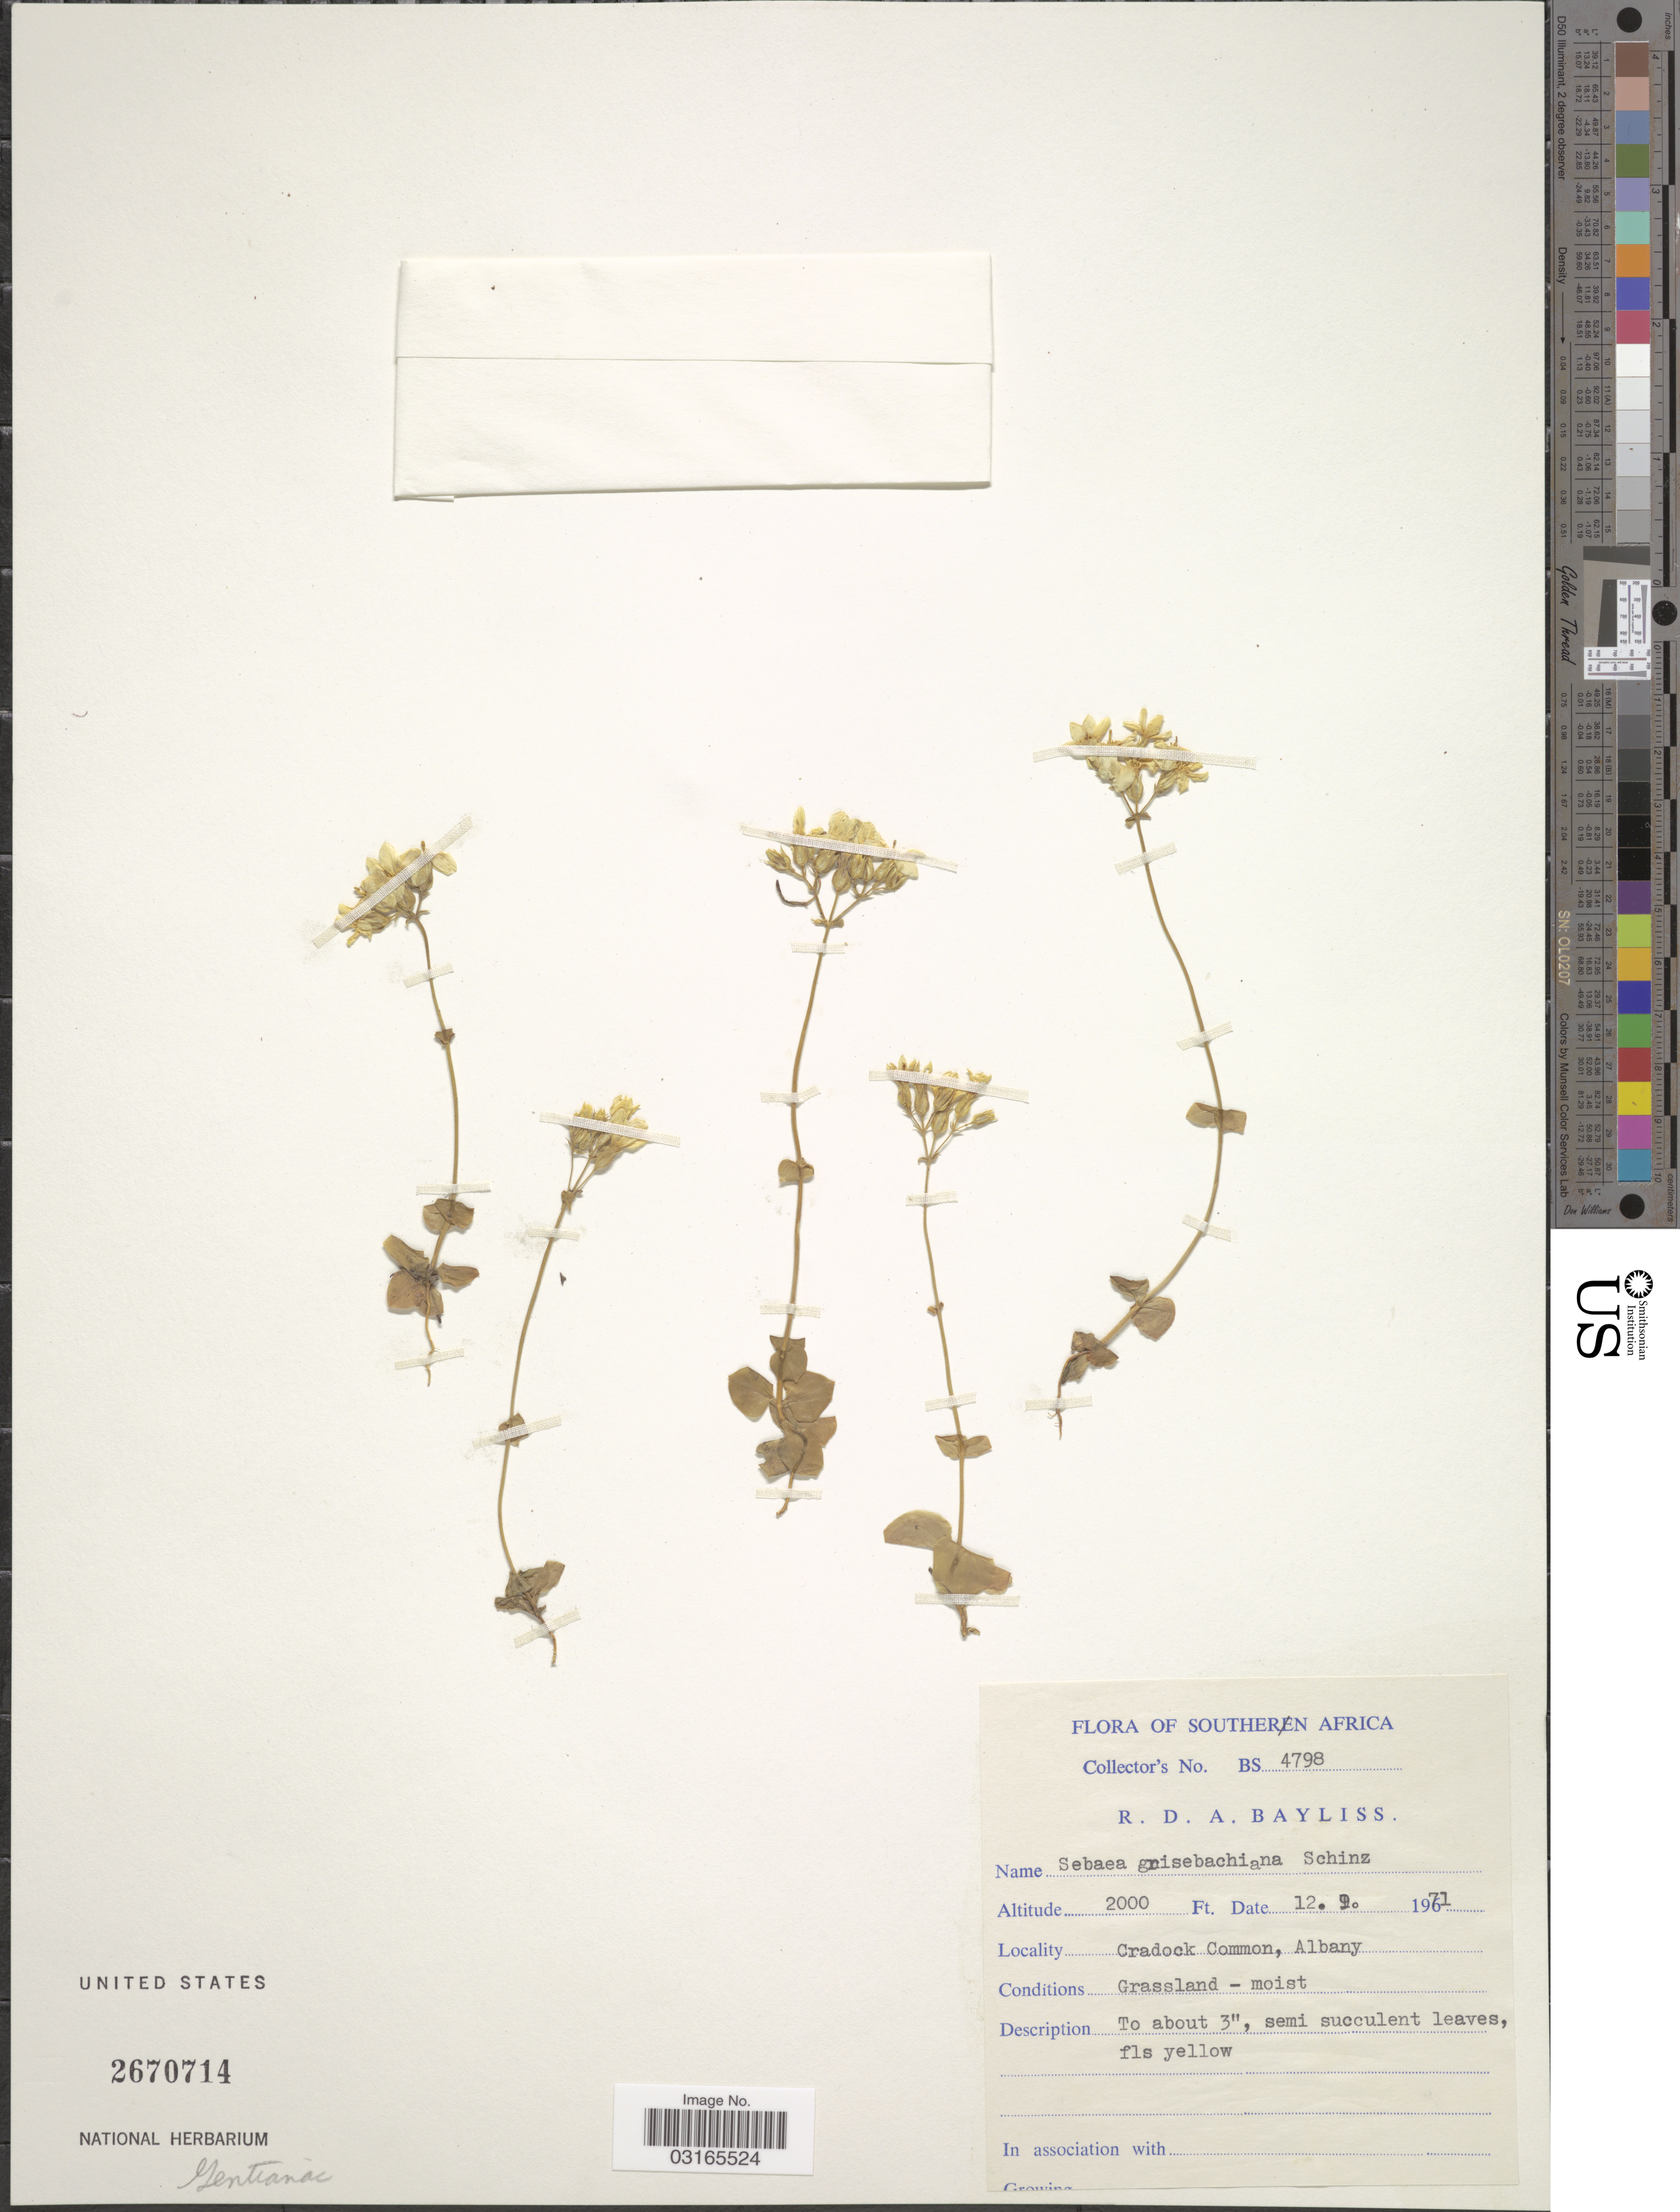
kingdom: Plantae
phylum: Tracheophyta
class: Magnoliopsida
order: Gentianales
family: Gentianaceae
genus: Sebaea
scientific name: Sebaea grisebachiana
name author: Schinz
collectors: R. Bayliss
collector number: BS 4798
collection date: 1971-09-12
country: South Africa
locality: Southern Africa. Cradock Common, Albany.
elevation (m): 610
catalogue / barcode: US 2670714